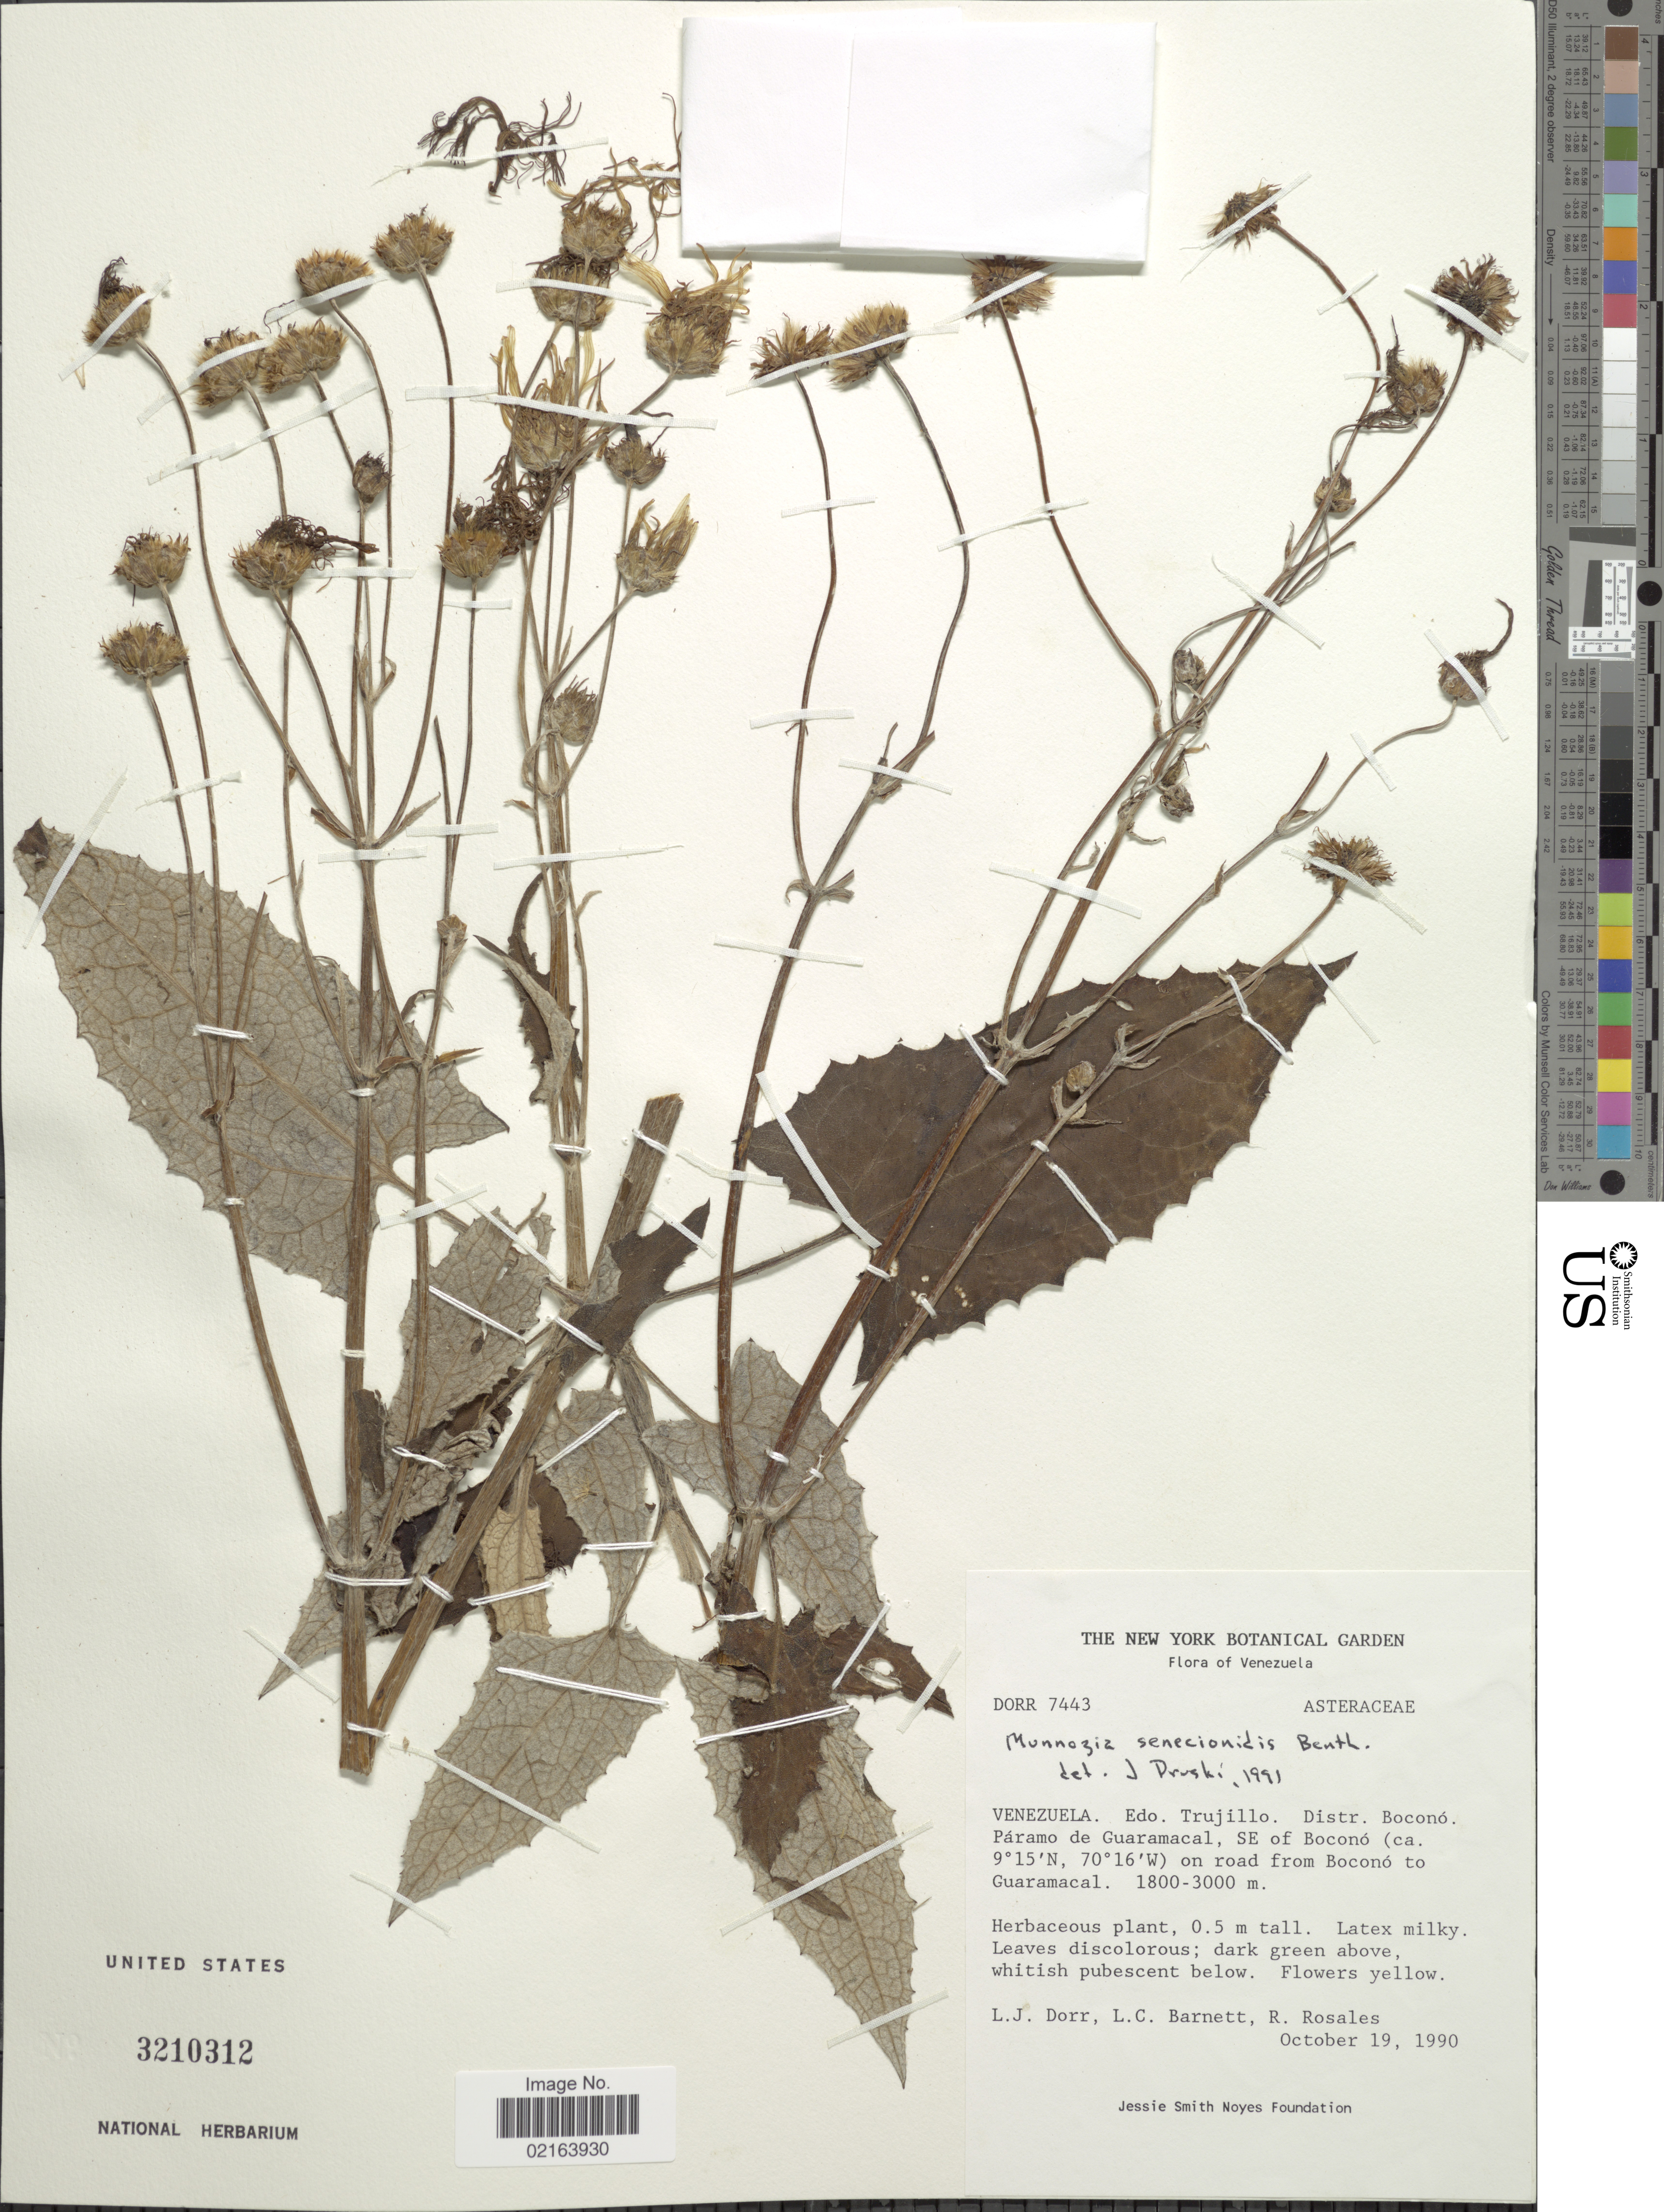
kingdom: Plantae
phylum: Tracheophyta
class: Magnoliopsida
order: Asterales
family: Asteraceae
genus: Munnozia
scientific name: Munnozia senecionidis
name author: Benth.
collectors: L. J. Dorr, L. C. Barnett & R. Rosales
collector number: Dorr 7443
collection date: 1990-10-19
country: Venezuela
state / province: Trujillo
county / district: Boconó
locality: Páramo de Guaramacal, SE of Boconó on road from Boconó to Guaramacal.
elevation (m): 1800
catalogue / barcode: US 3210312